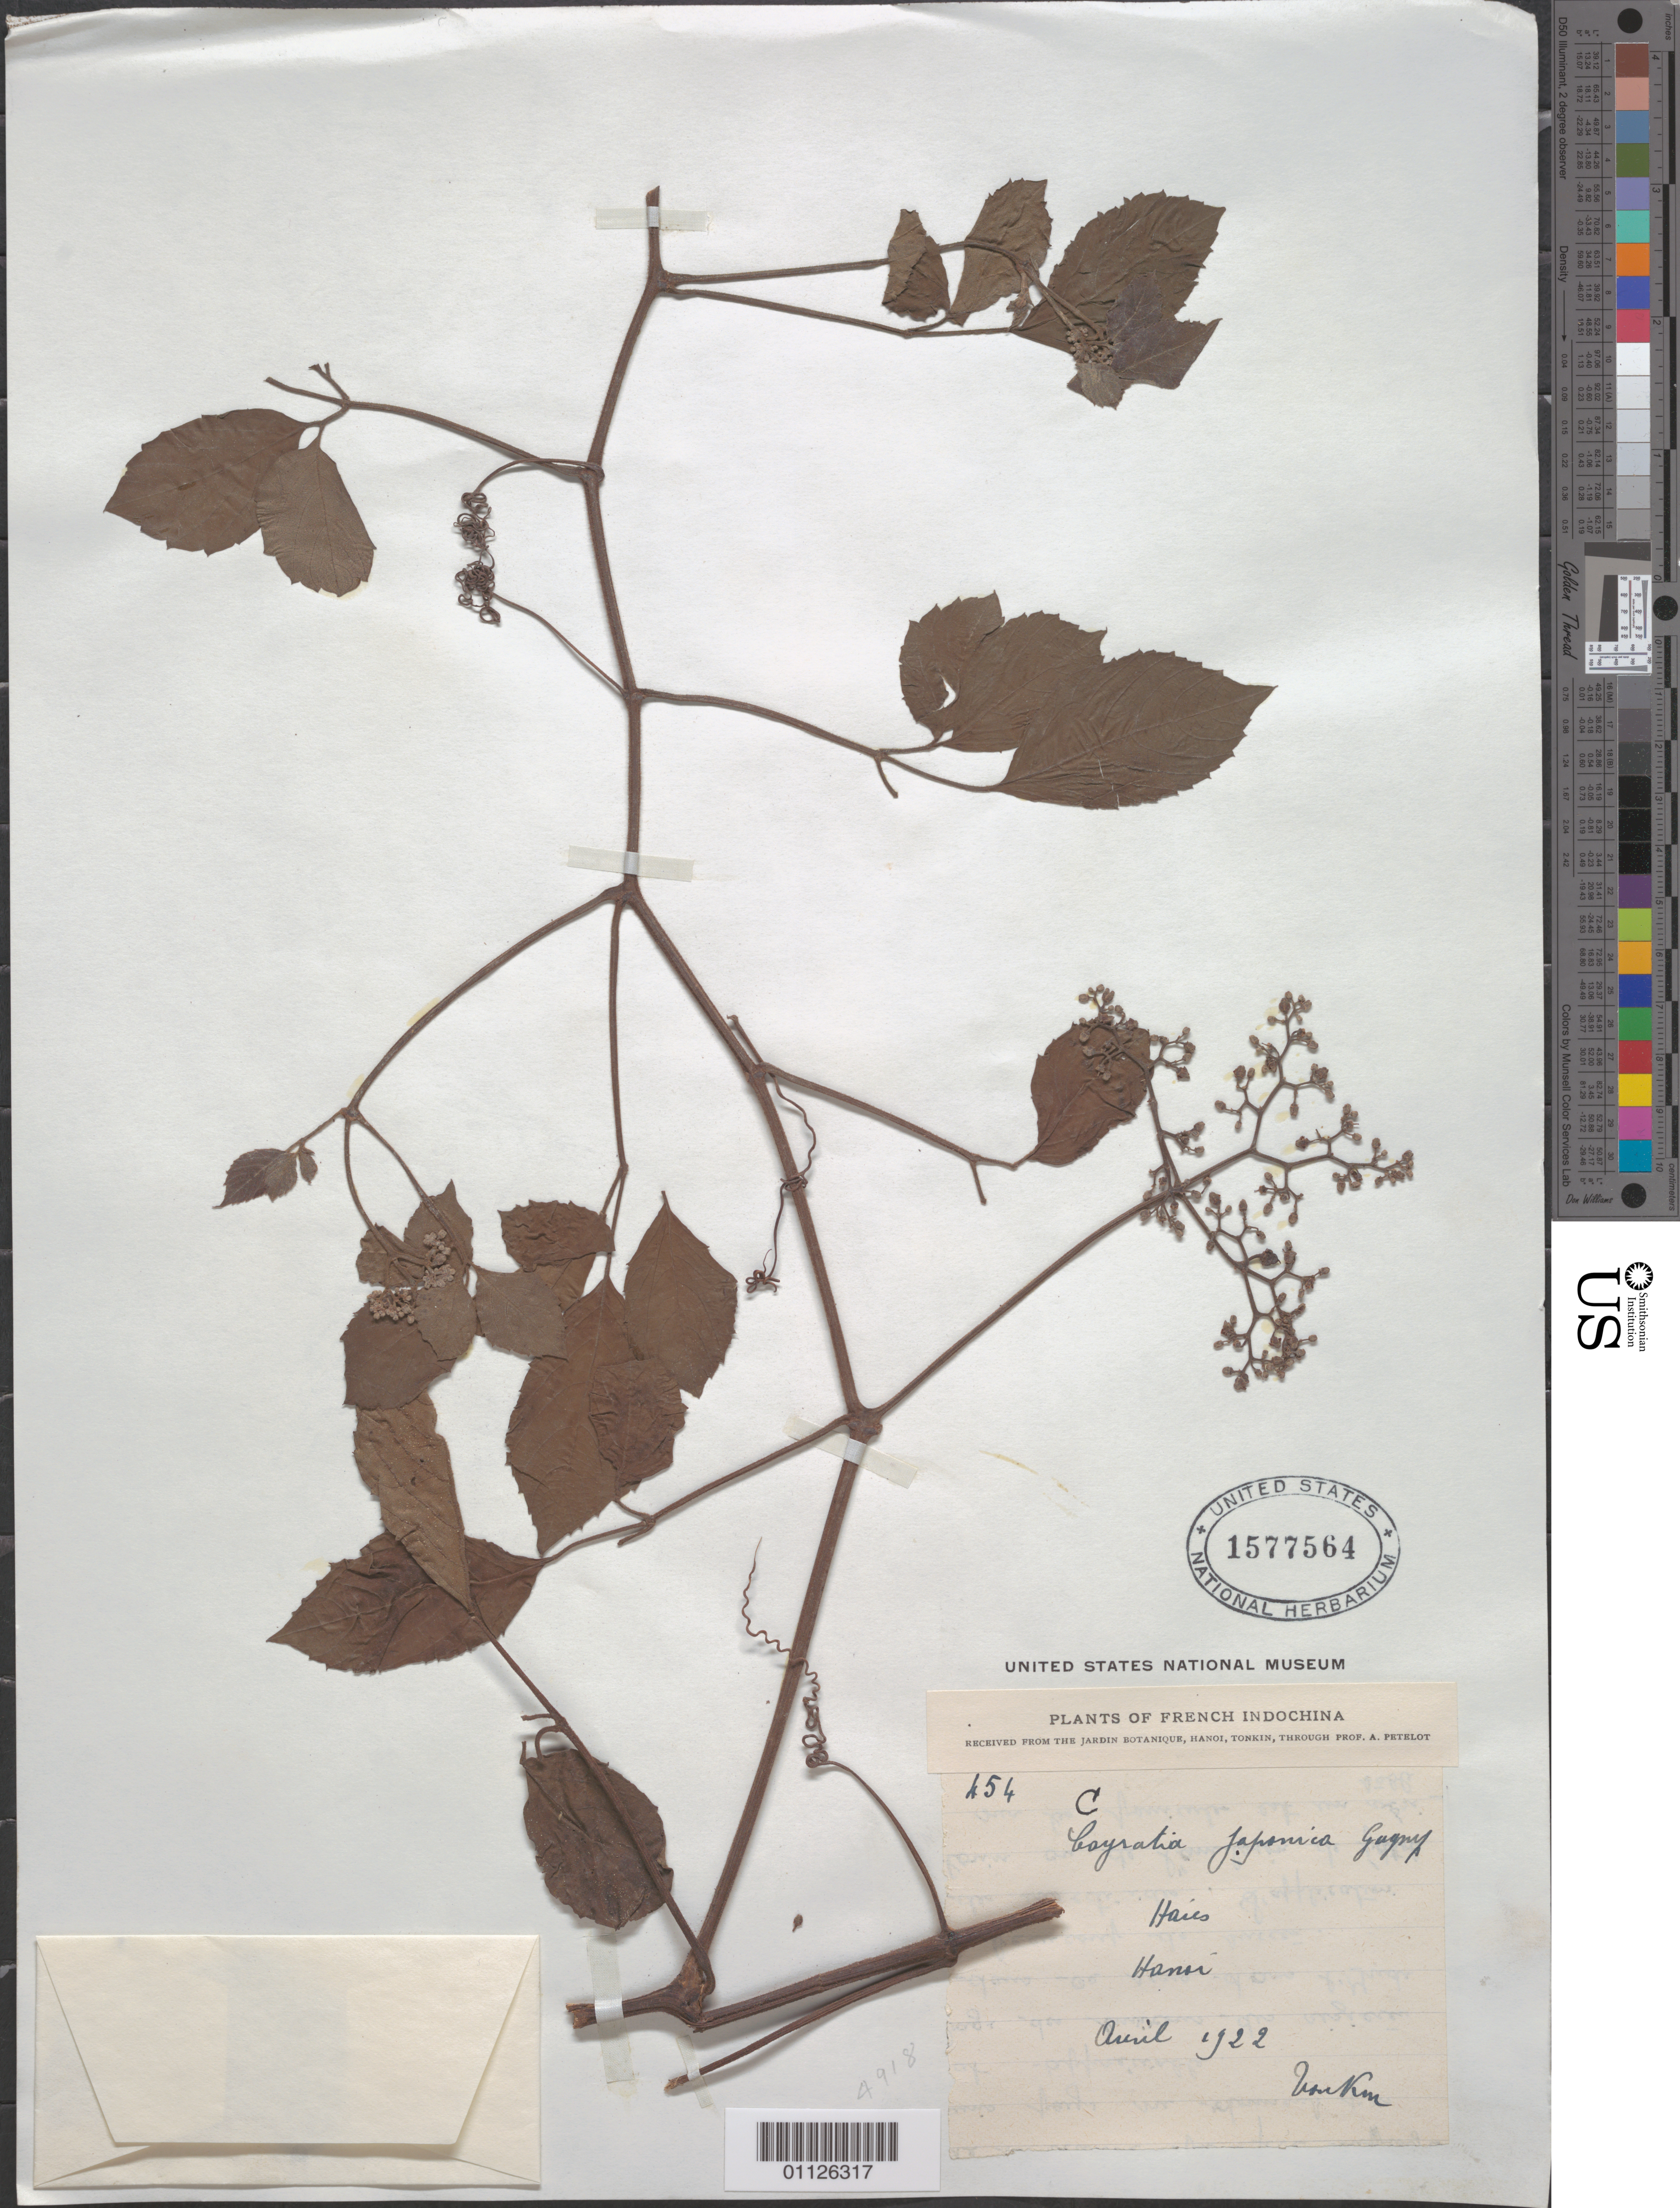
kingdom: Plantae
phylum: Tracheophyta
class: Magnoliopsida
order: Vitales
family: Vitaceae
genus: Causonis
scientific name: Causonis japonica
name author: (Thunb.) Raf.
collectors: A. Petelot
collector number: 454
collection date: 1922-04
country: Vietnam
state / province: Ha Noi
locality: Tonkin.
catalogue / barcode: US 1577564